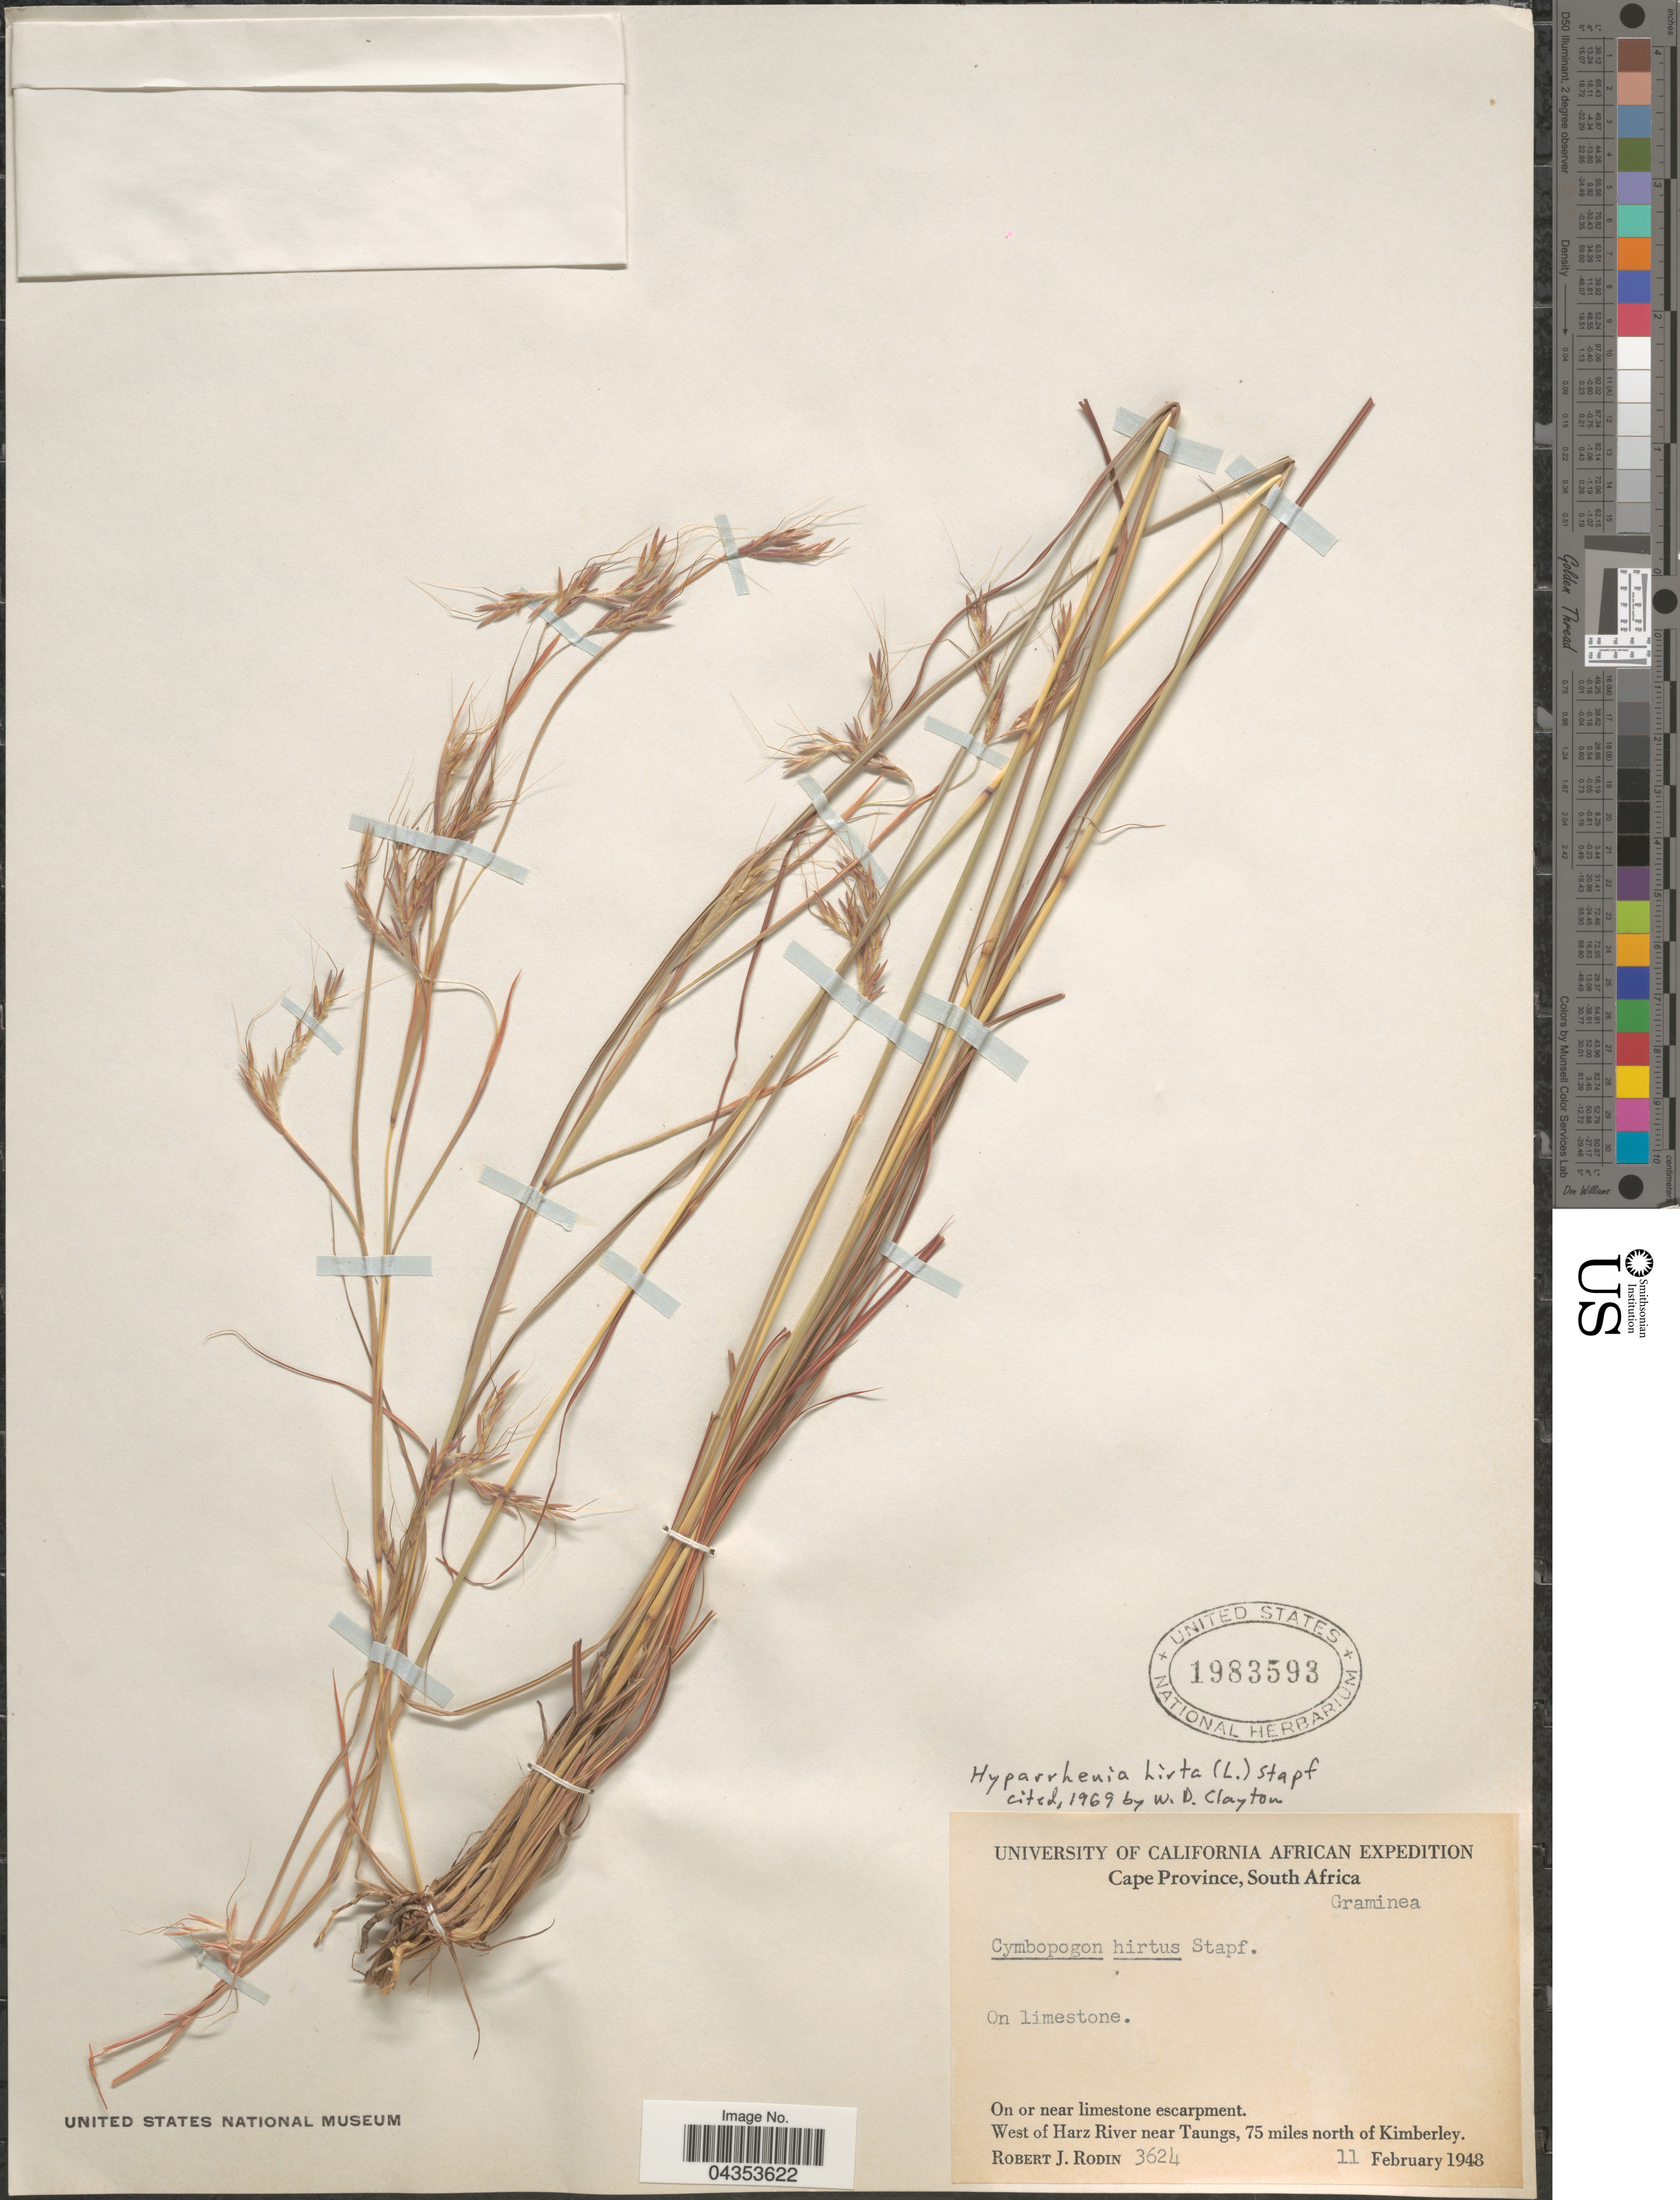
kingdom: Plantae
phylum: Tracheophyta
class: Liliopsida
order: Poales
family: Poaceae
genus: Hyparrhenia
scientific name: Hyparrhenia hirta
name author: (L.) Stapf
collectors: R. J. Rodin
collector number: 3624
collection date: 1948-02-11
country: South Africa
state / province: North West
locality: University of California African Expedition. On limestone. On or near limestone escarpment. West of Harz River near Taungs, 75 miles north of Kimberley.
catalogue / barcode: US 1983593